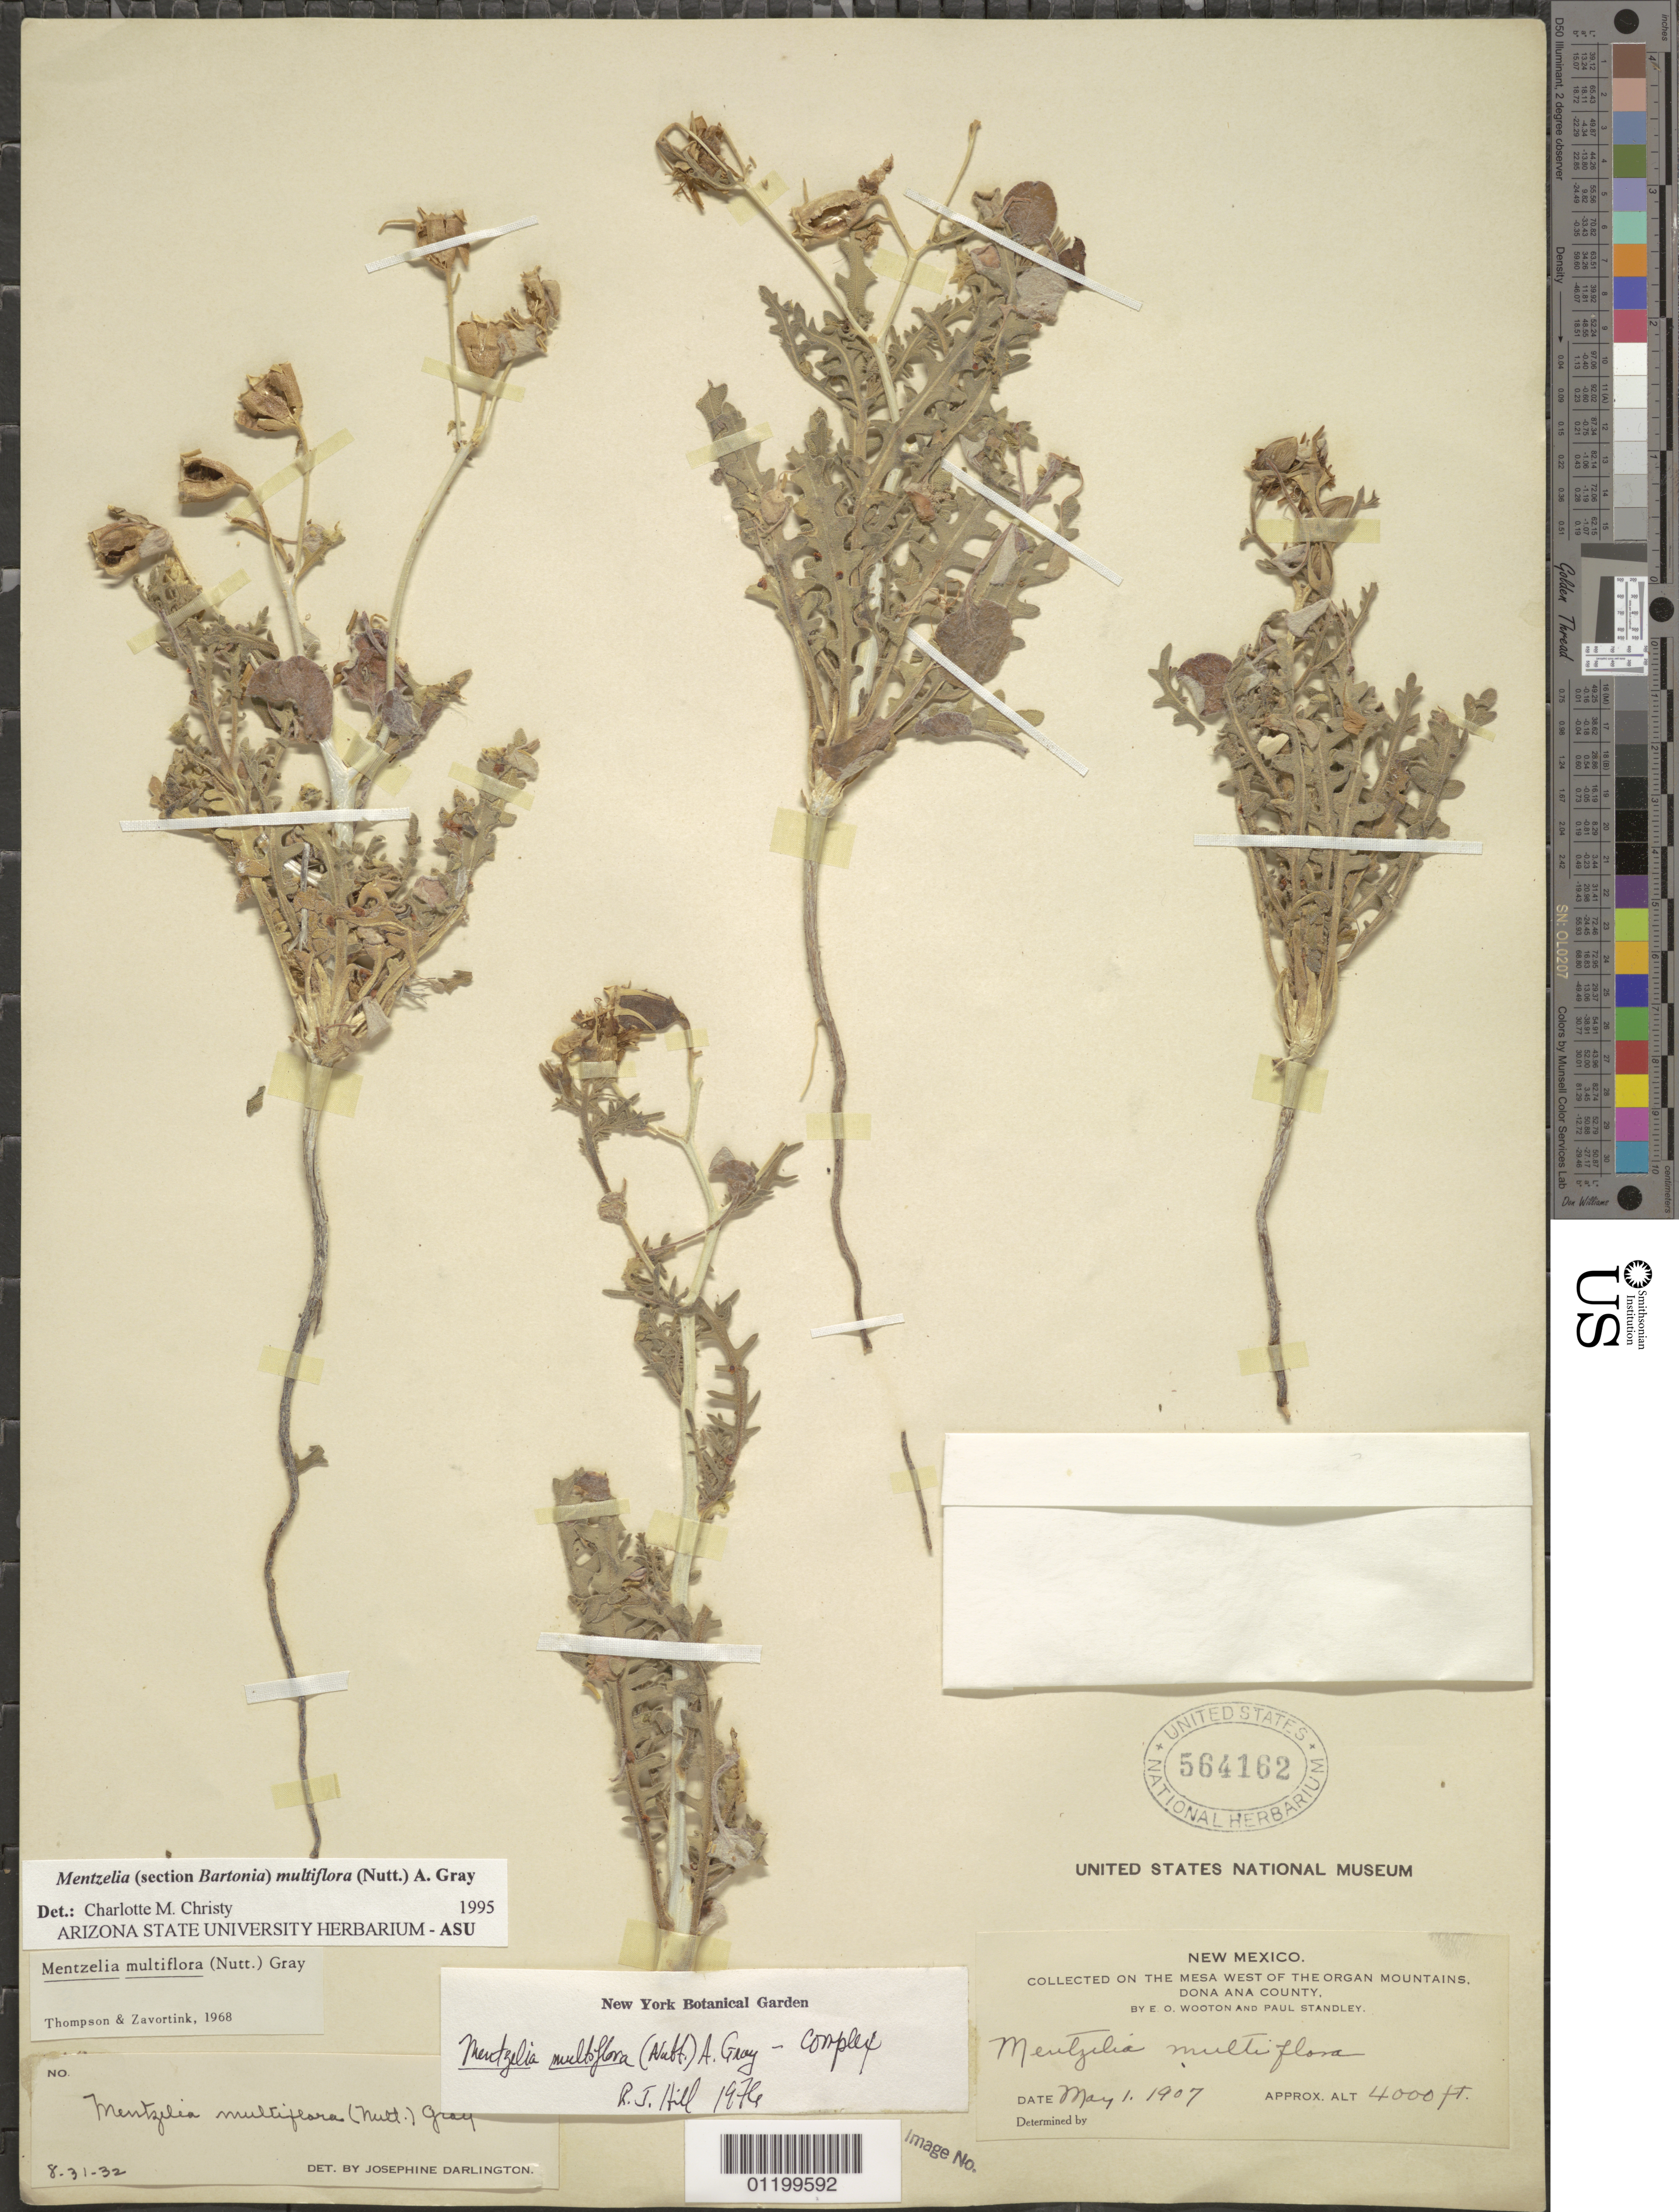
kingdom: Plantae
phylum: Tracheophyta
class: Magnoliopsida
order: Cornales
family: Loasaceae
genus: Mentzelia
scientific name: Mentzelia multiflora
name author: (Nutt.) A. Gray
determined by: Christy, --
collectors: E. O. Wooton & P. C. Standley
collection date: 1907-05-01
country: United States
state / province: New Mexico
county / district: Dona Ana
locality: on the Mesa West of the Organ Mountains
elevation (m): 1219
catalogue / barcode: US 564162